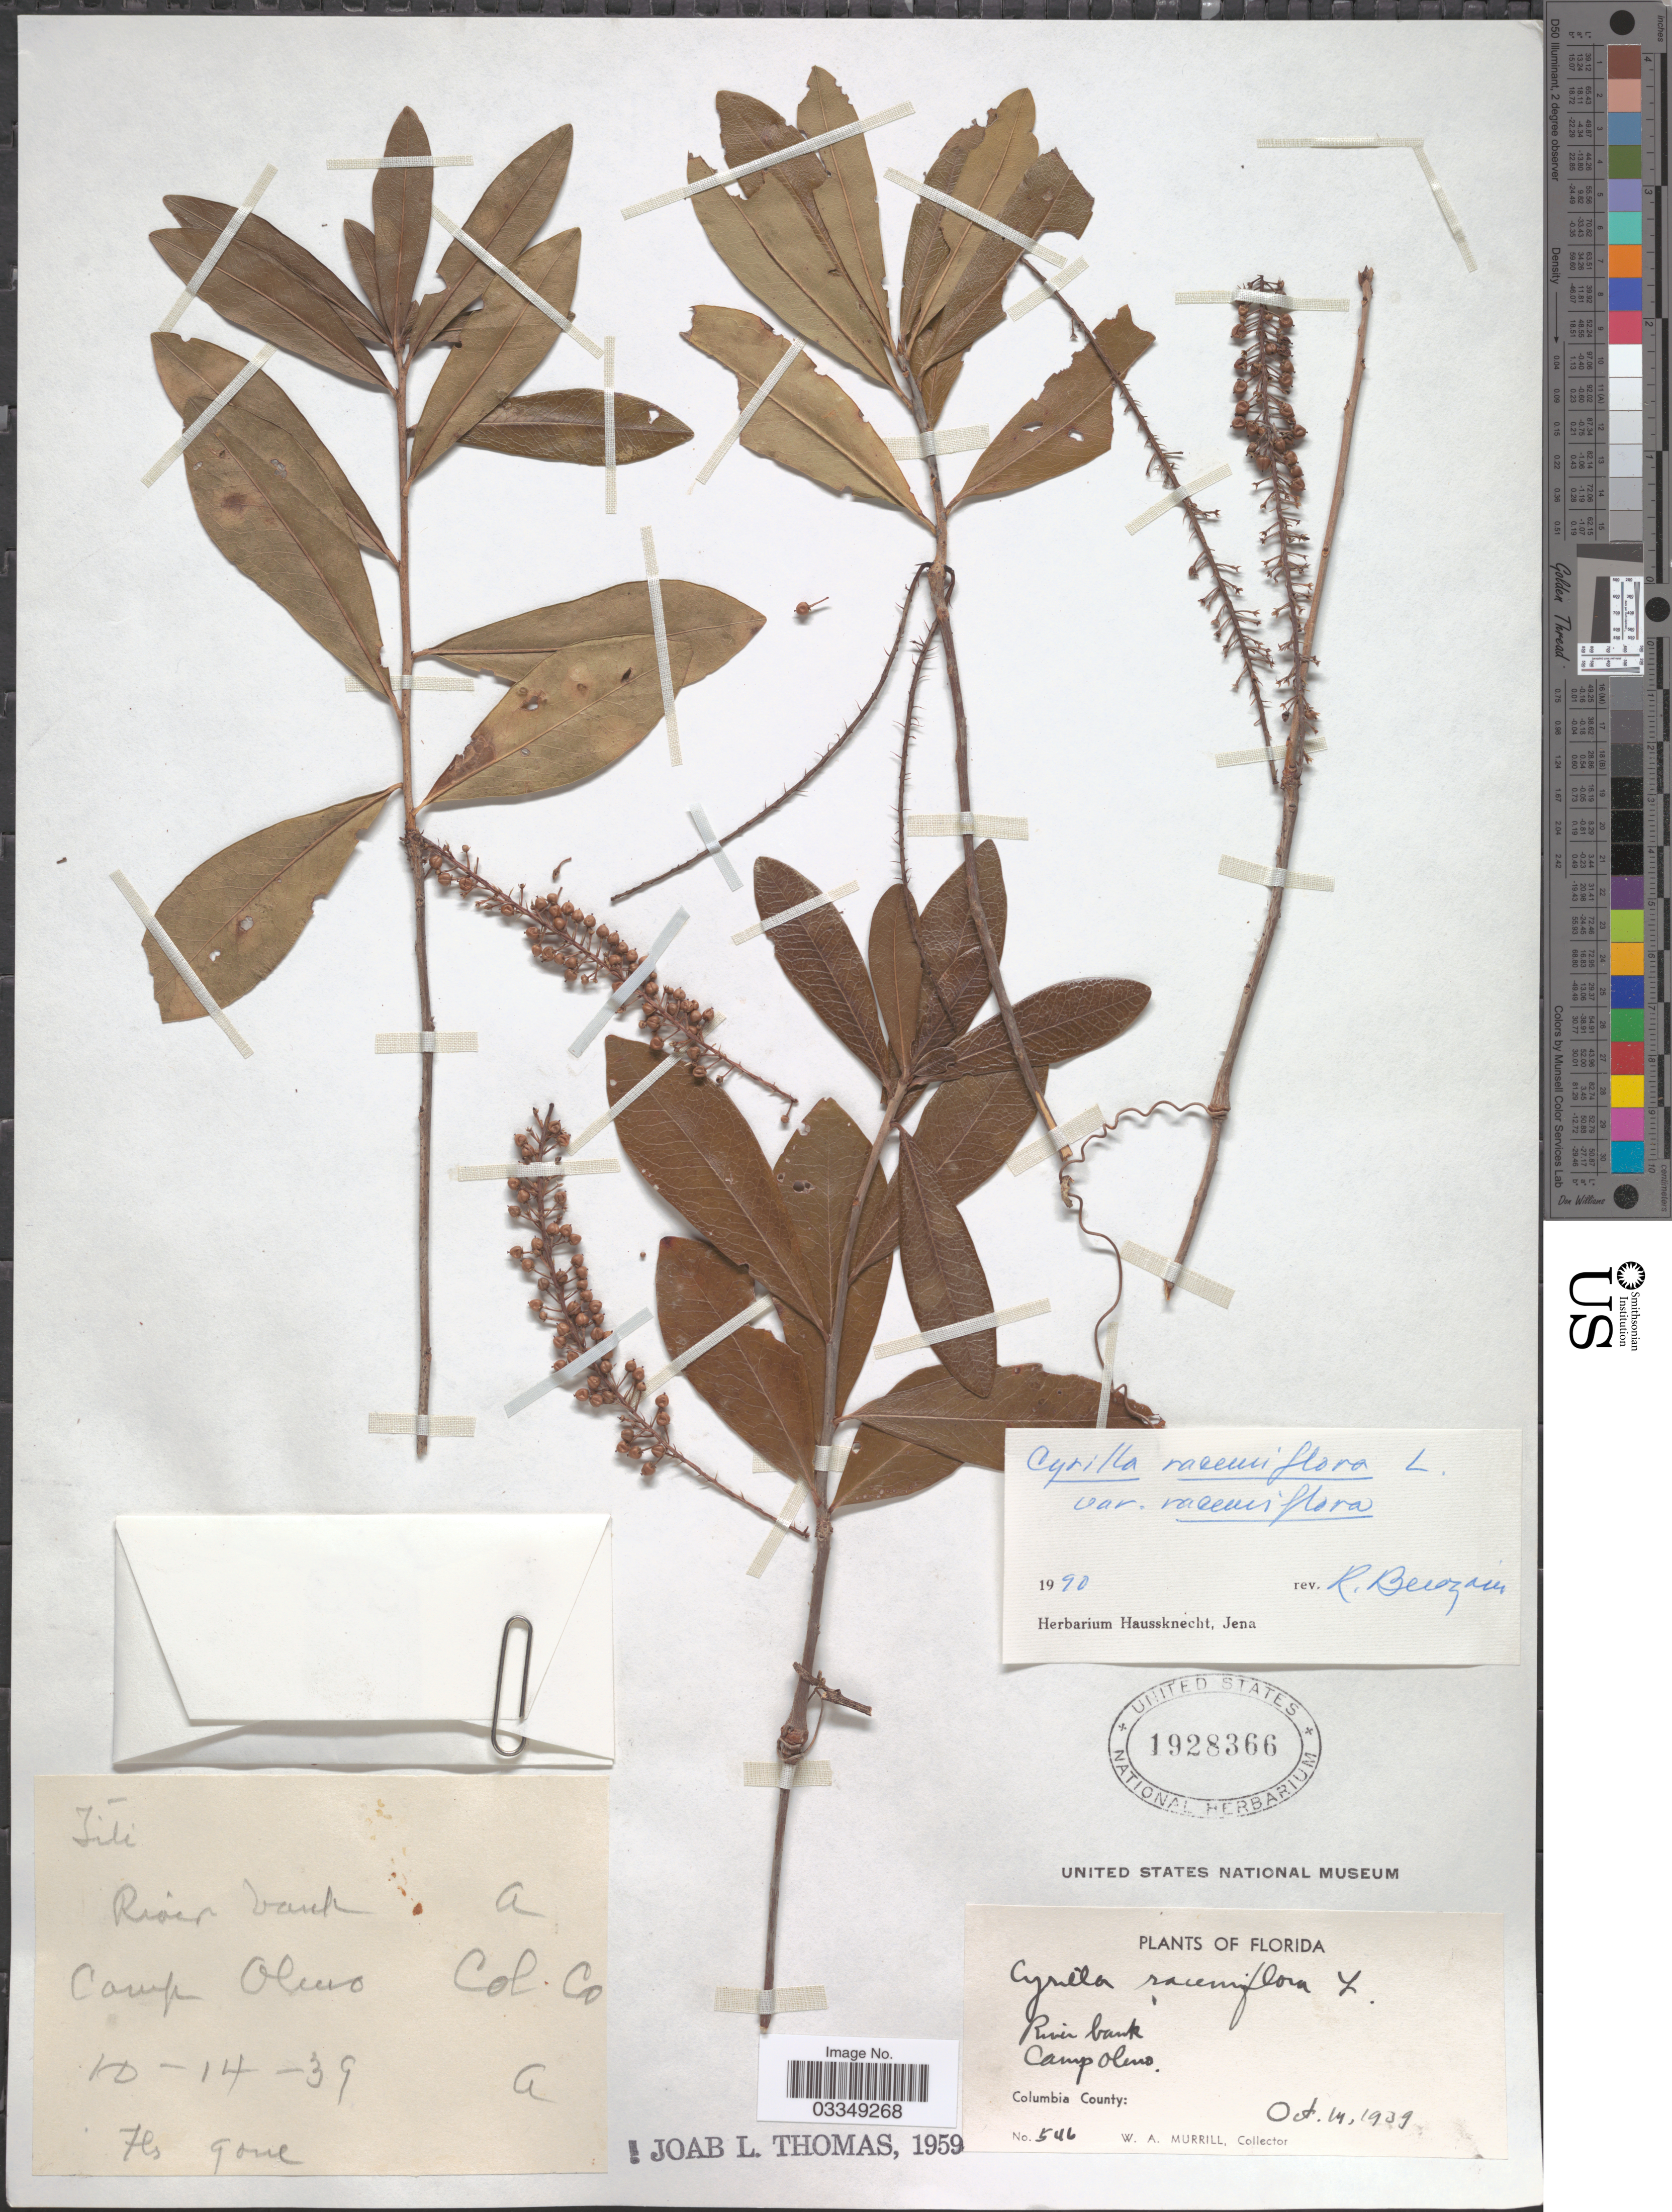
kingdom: Plantae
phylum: Tracheophyta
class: Magnoliopsida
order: Ericales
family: Cyrillaceae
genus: Cyrilla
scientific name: Cyrilla racemiflora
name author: L.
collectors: W. A. Murrill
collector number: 546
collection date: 1939-10-14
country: United States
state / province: Florida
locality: Camp Oleno, Columbia County.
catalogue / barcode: US 1928366